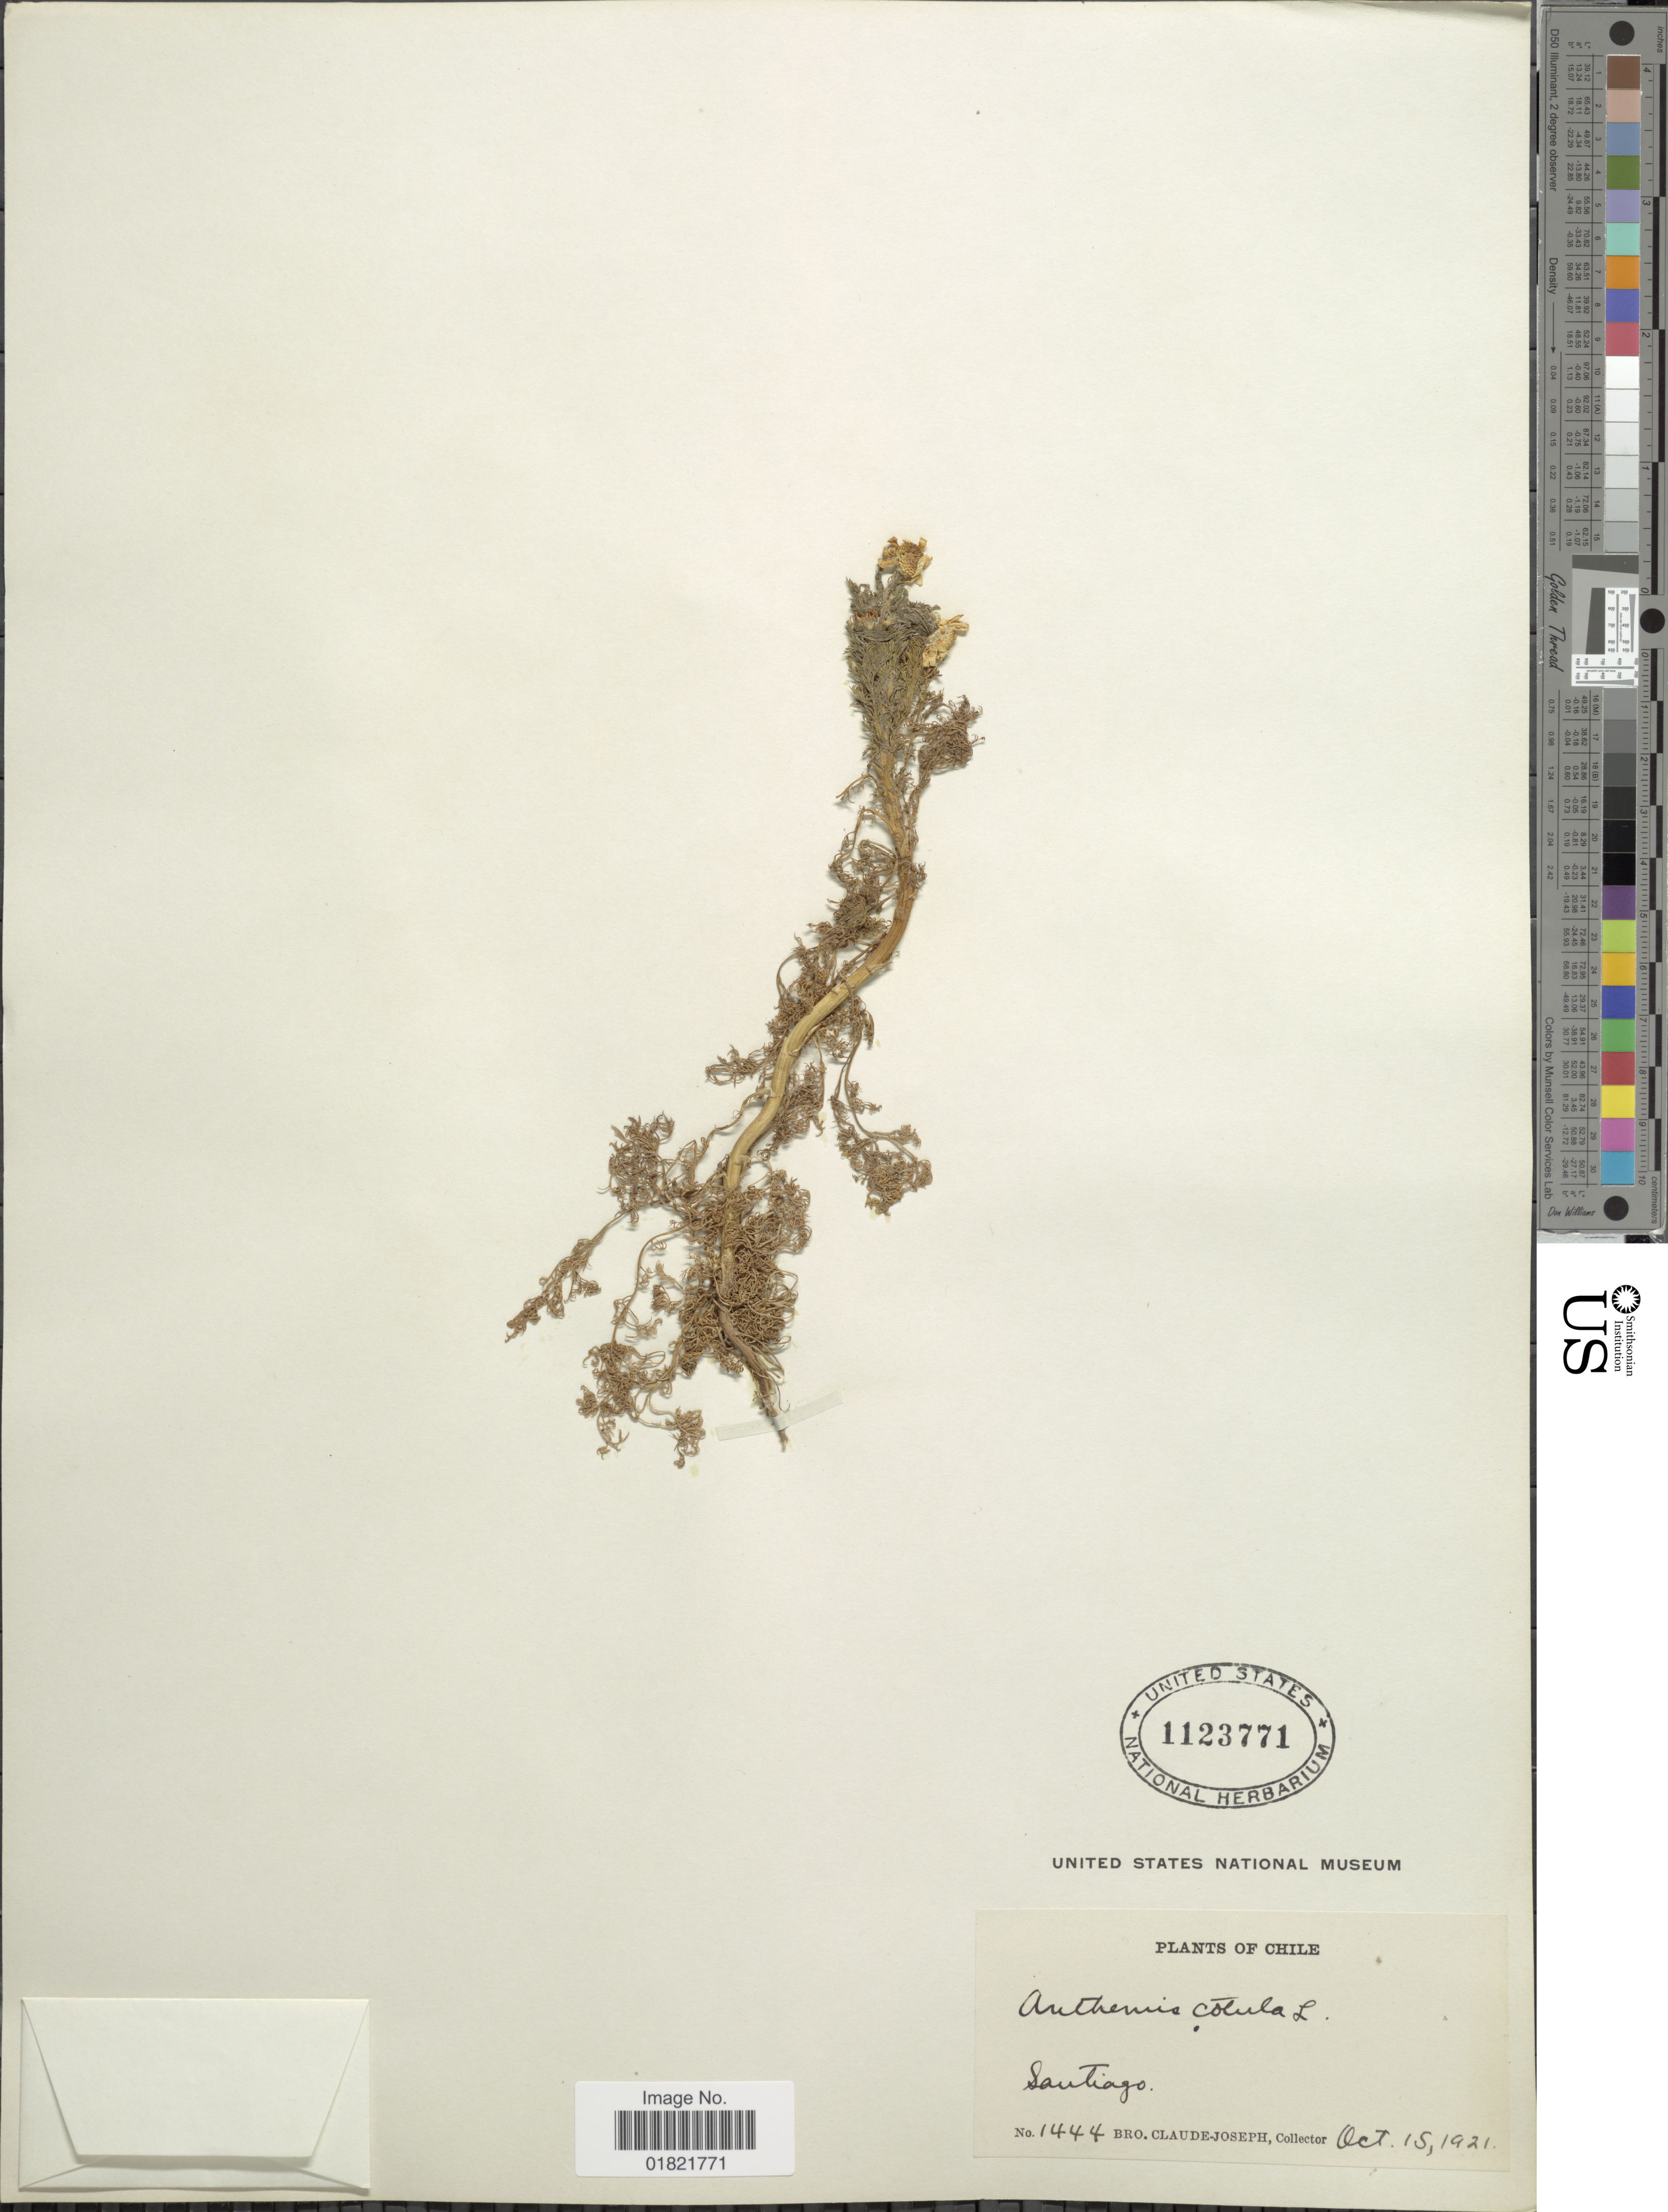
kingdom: Plantae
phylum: Tracheophyta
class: Magnoliopsida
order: Asterales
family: Asteraceae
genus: Anthemis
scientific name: Anthemis cotula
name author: L.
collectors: Bro. Claude-Joseph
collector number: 1444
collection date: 1921-10-15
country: Chile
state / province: Región Metropolitana (RM)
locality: Santiago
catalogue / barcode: US 1123771